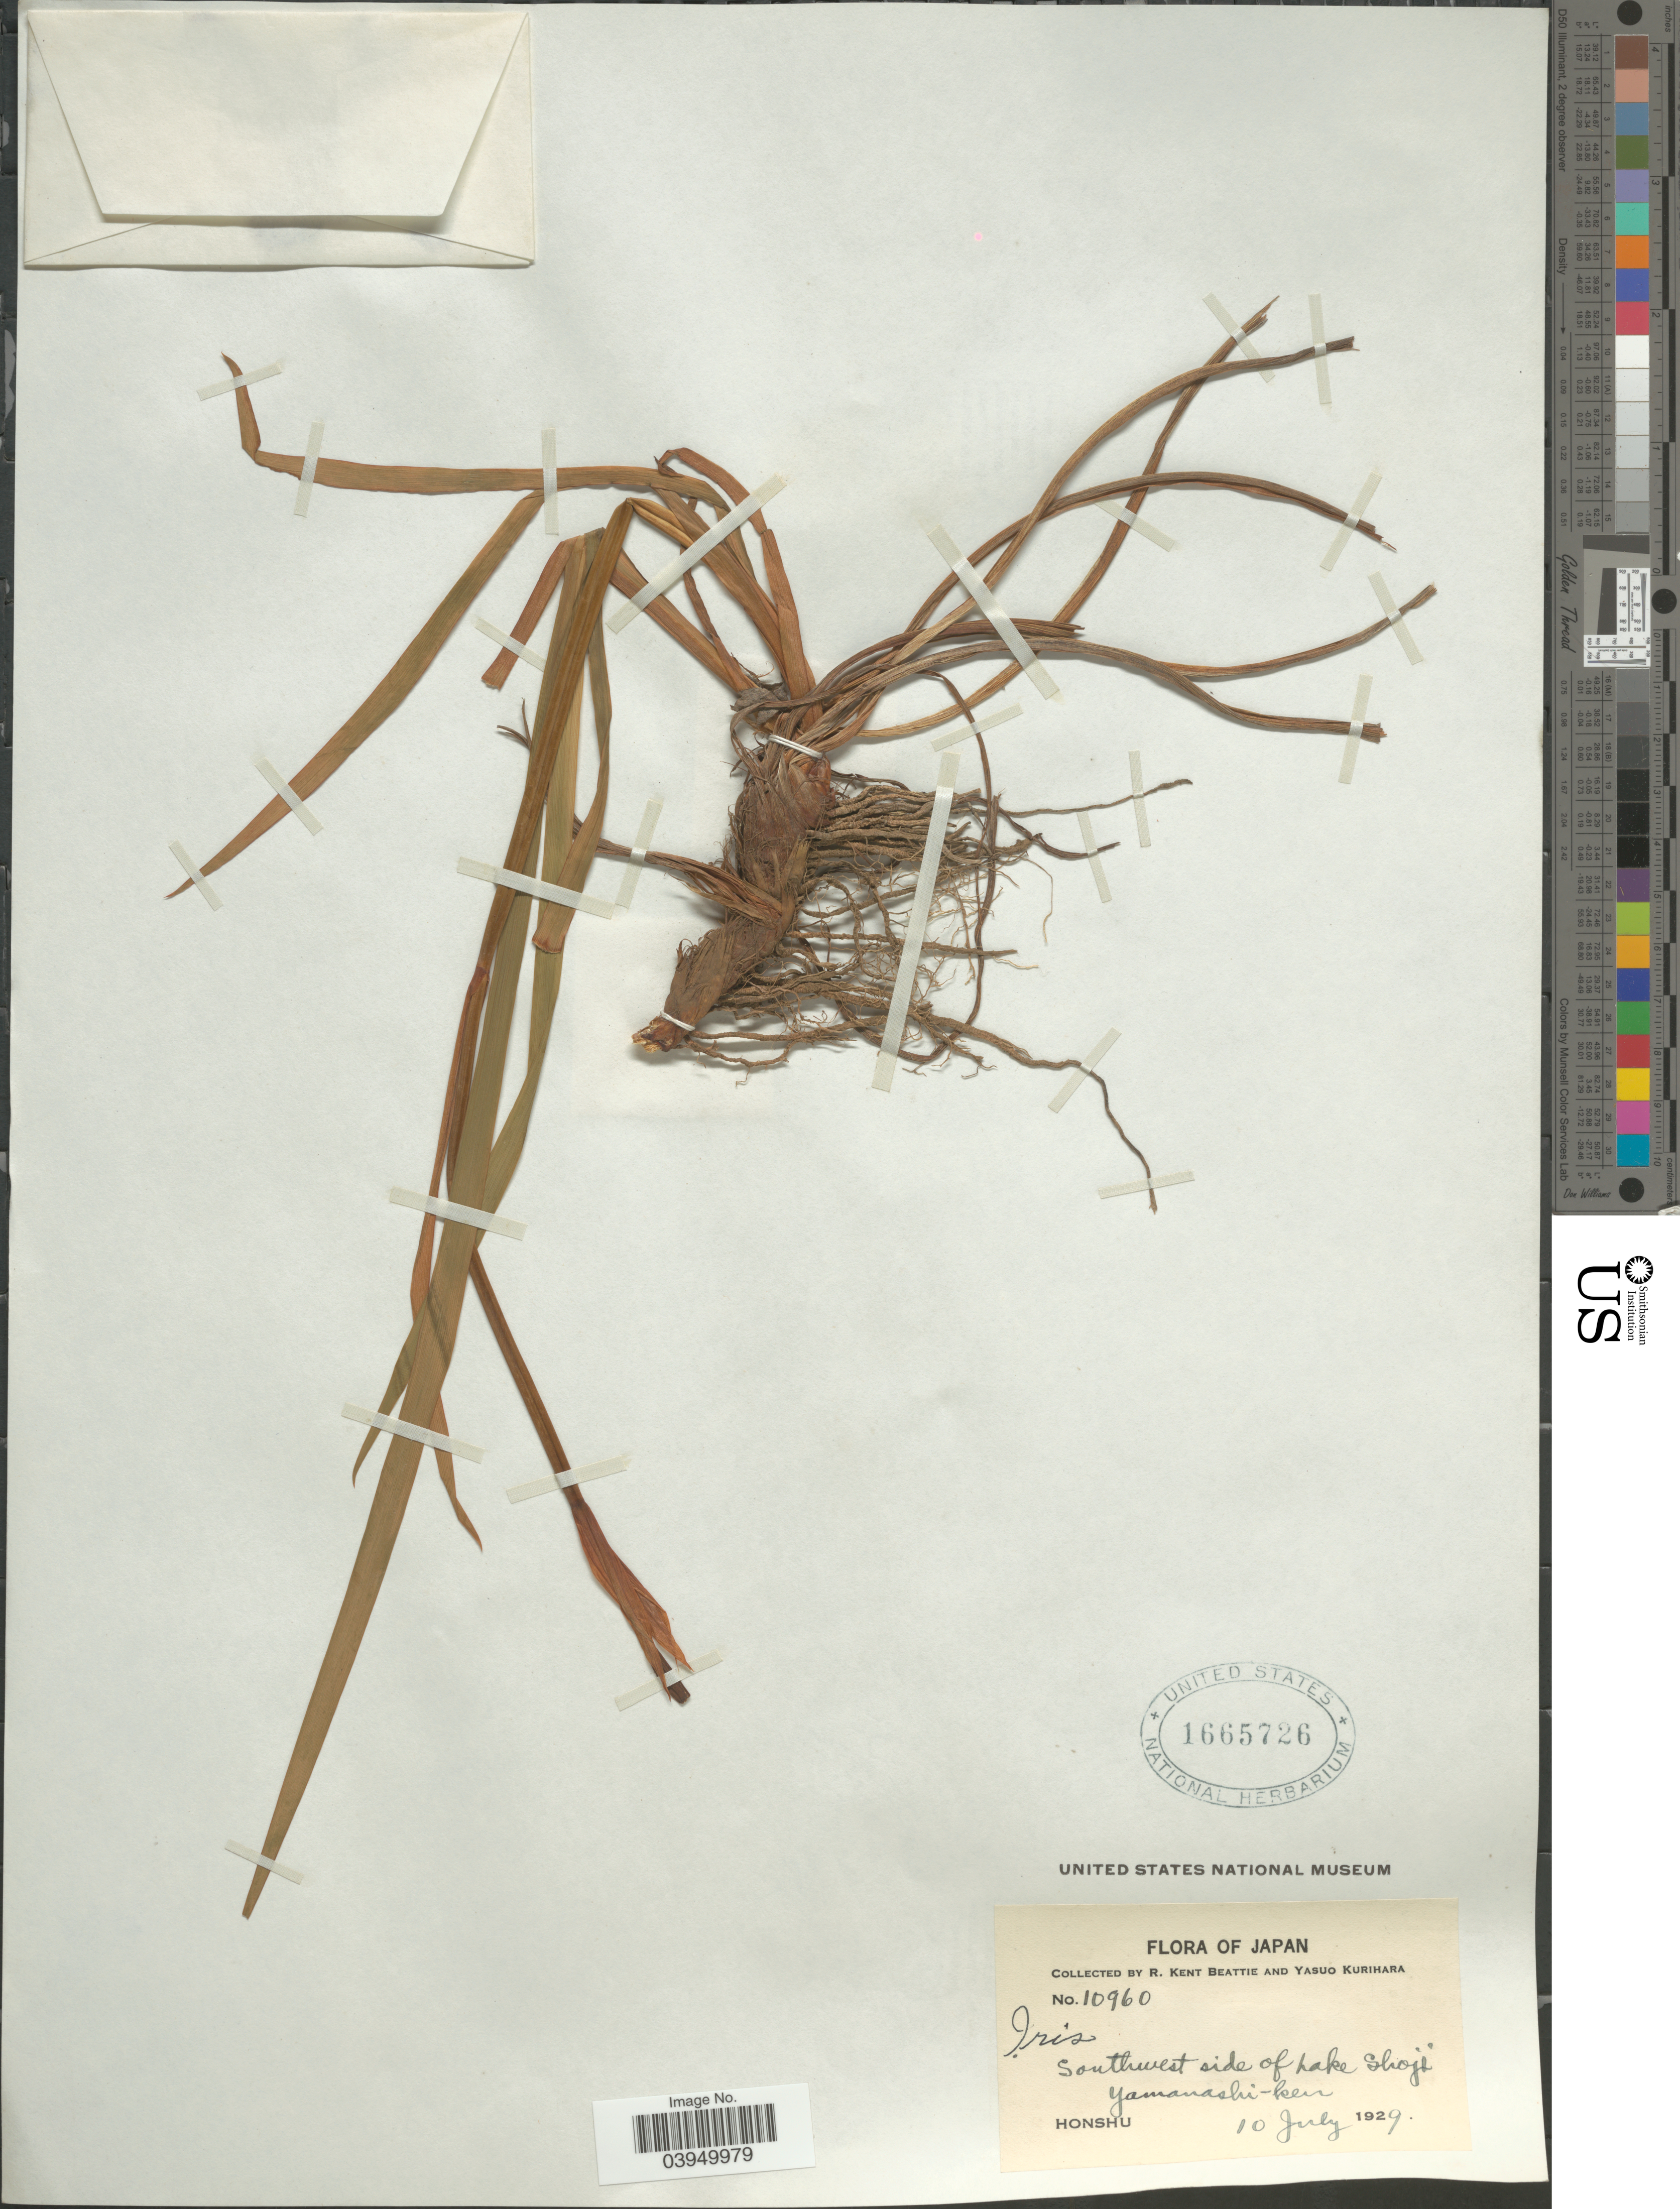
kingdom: Plantae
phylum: Tracheophyta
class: Liliopsida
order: Asparagales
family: Iridaceae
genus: Iris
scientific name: Iris sp.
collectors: R. K. Beattie & Y. Kurihara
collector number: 10960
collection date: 1929-07-10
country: Japan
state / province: Yamanasi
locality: Southwest side of Lake Shoji, Yamanshi-ken. Honshu.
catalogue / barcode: US 1665726